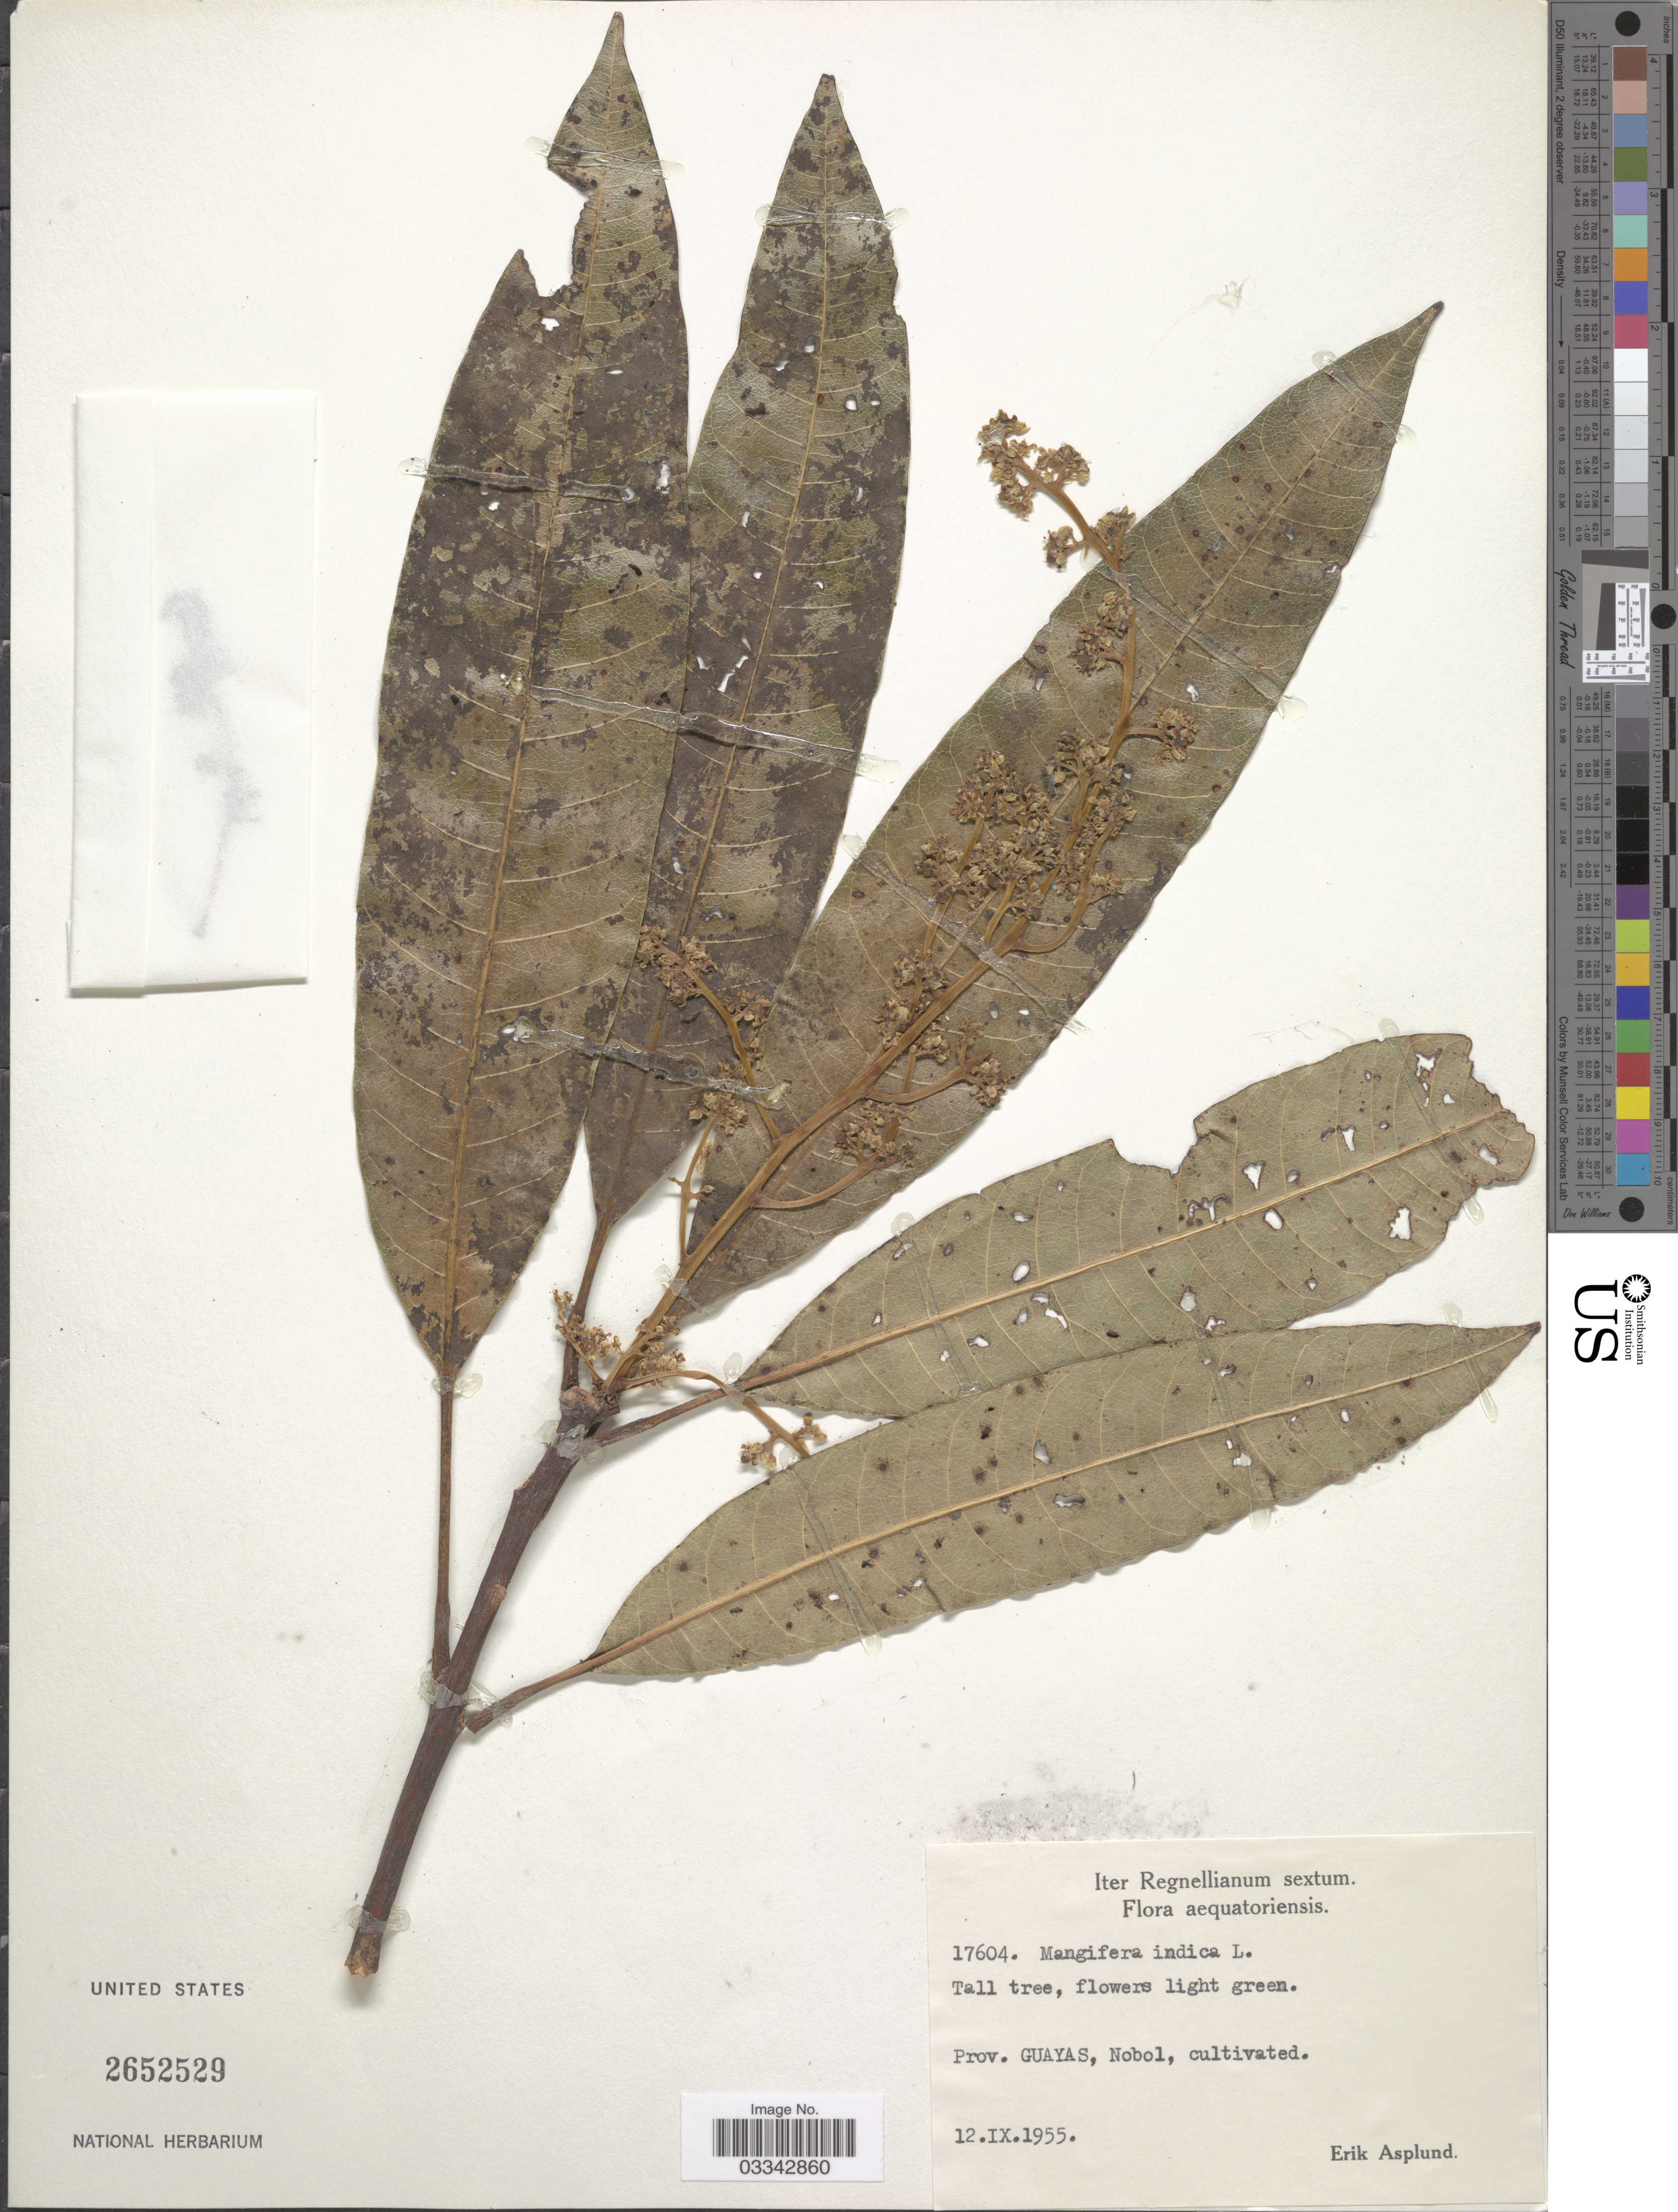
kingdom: Plantae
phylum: Tracheophyta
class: Magnoliopsida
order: Sapindales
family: Anacardiaceae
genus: Mangifera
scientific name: Mangifera indica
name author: L.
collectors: E. Asplund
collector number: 17604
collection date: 1955-09-12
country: Ecuador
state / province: Guayas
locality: Nobol.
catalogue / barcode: US 2652529